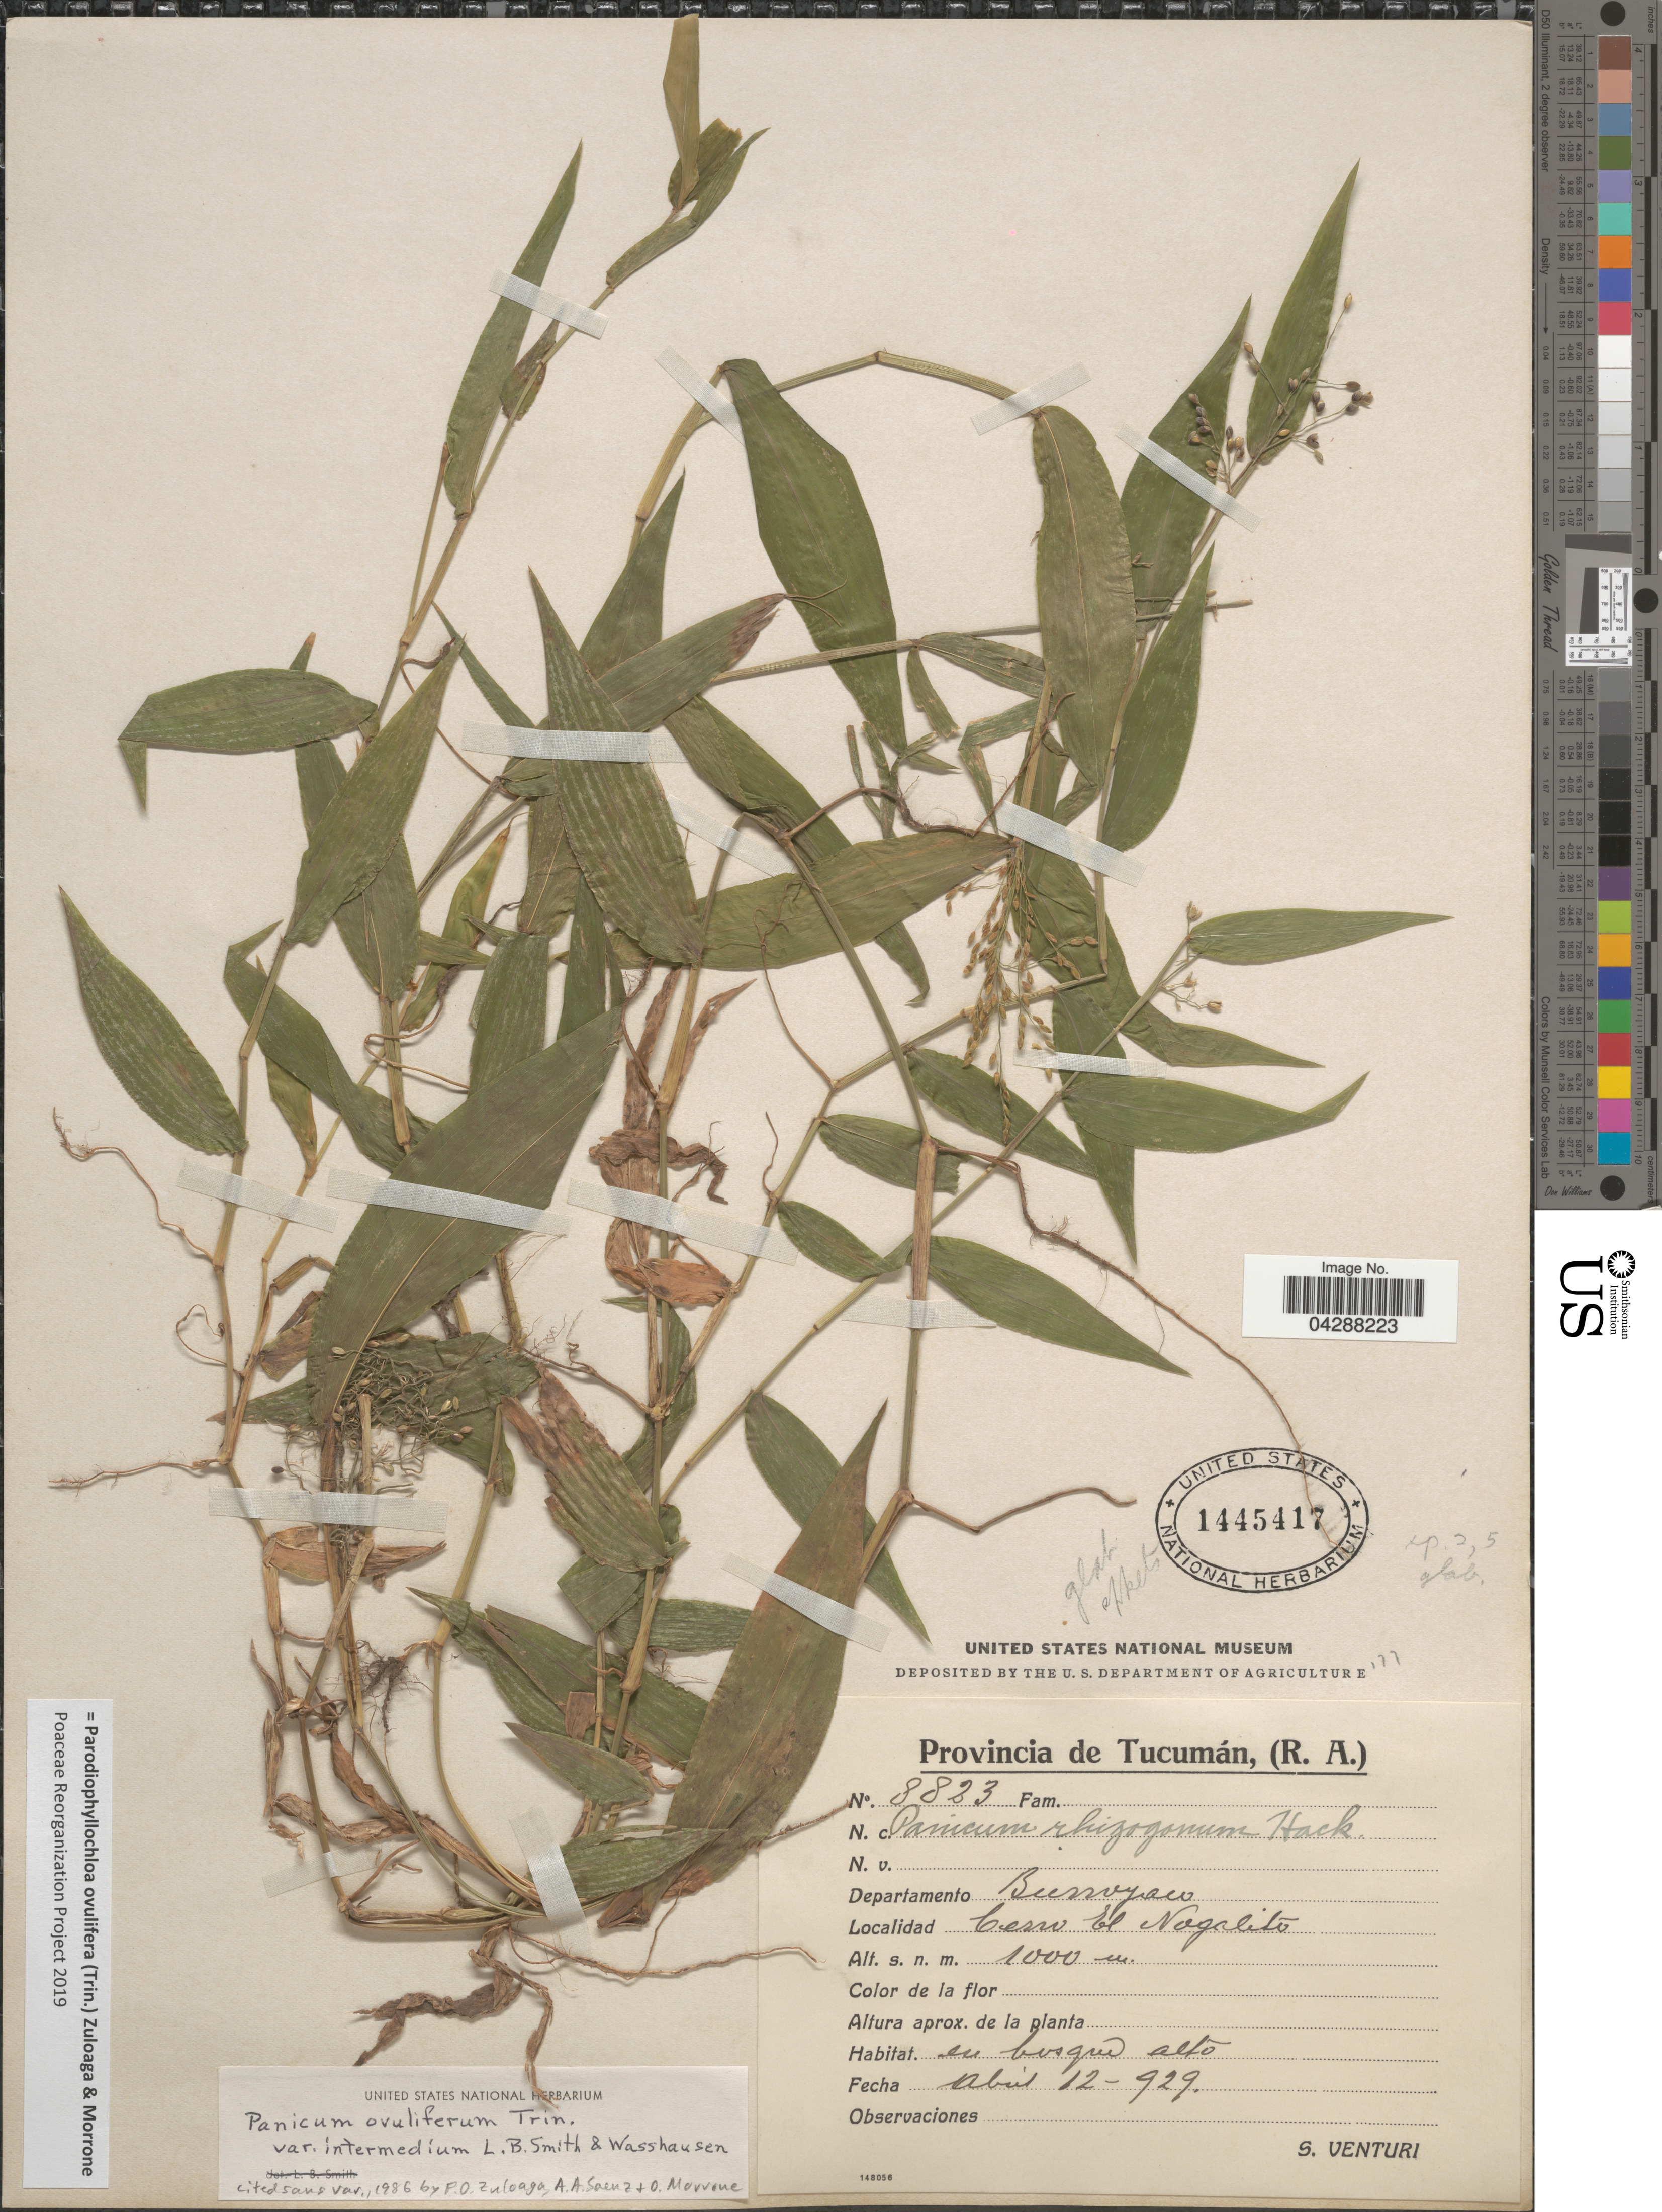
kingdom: Plantae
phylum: Tracheophyta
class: Liliopsida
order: Poales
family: Poaceae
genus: Parodiophyllochloa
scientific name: Parodiophyllochloa ovulifera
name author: (Trin.) Zuloaga & Morrone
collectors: S. Venturi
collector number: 8833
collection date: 1929-04-12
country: Argentina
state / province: Tucuman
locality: Departamento Burruyacú. Cerro El Nagalito.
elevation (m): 1000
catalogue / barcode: US 1445417